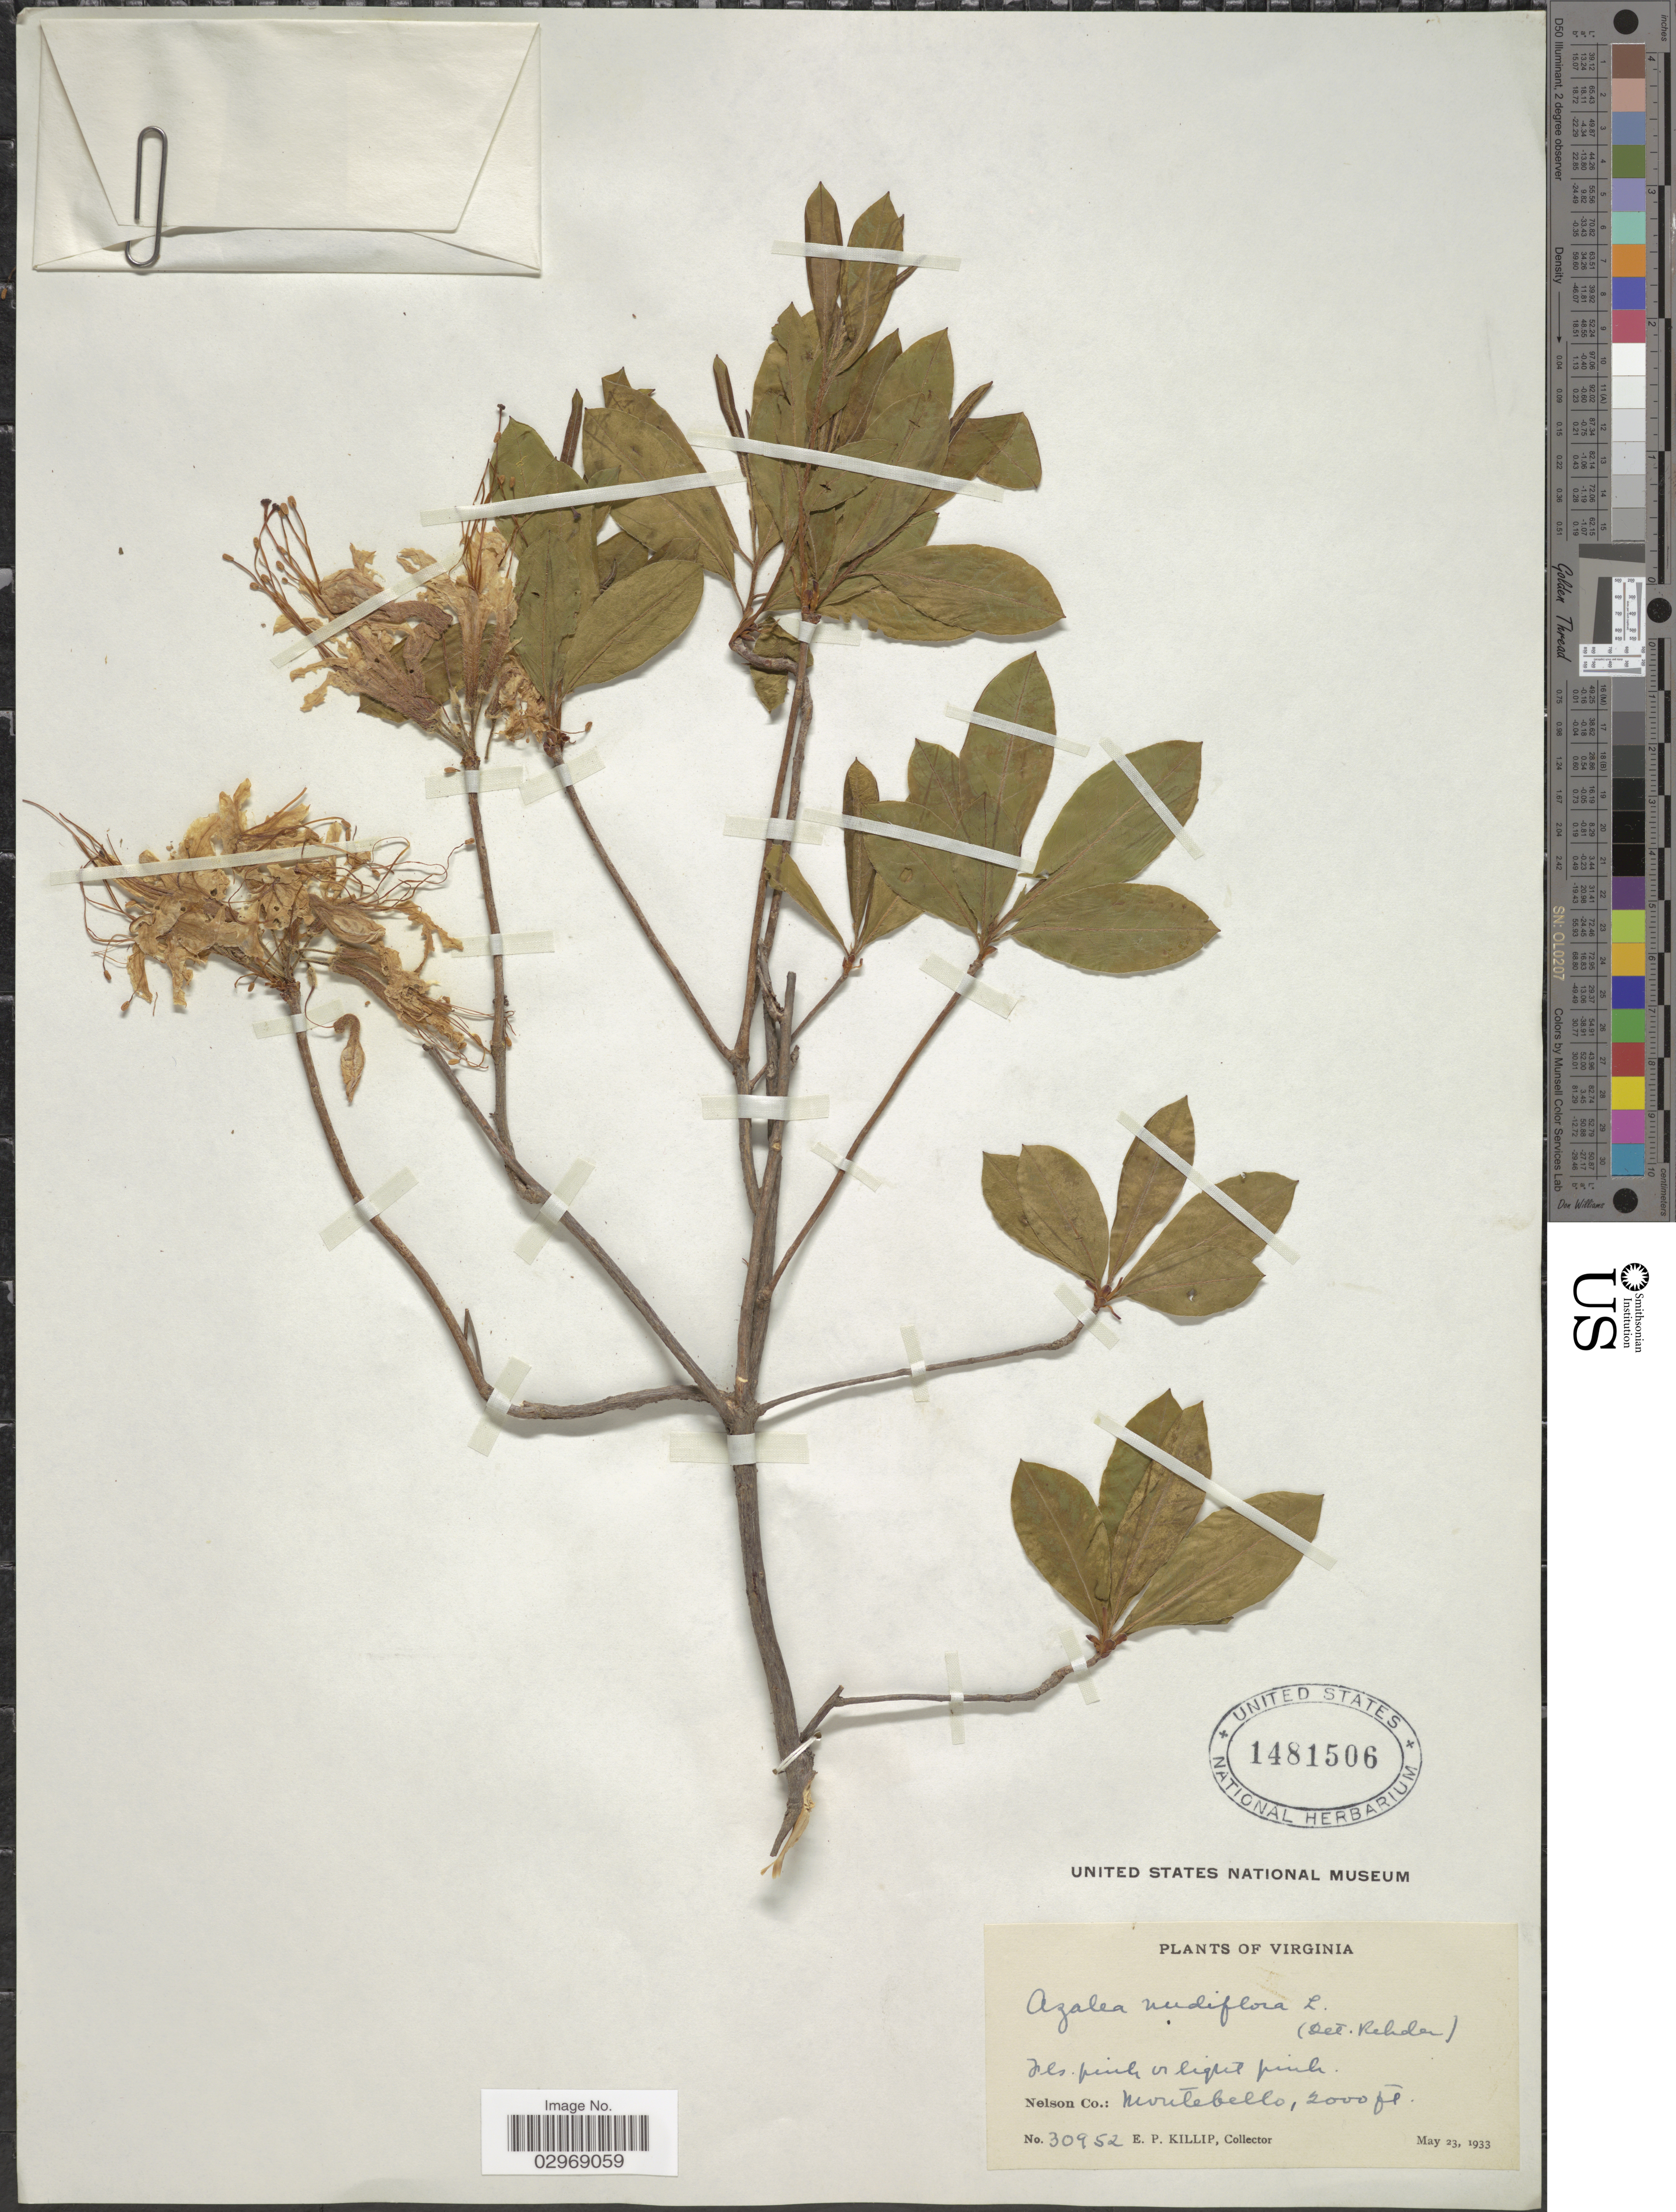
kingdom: Plantae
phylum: Tracheophyta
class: Magnoliopsida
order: Ericales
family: Ericaceae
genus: Rhododendron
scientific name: Rhododendron nudiflorum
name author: Torr.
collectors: E. P. Killip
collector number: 30952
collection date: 1933-05-23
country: United States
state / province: Virginia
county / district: Nelson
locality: Nelson Co.: Montebello.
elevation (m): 610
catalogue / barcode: US 1481506